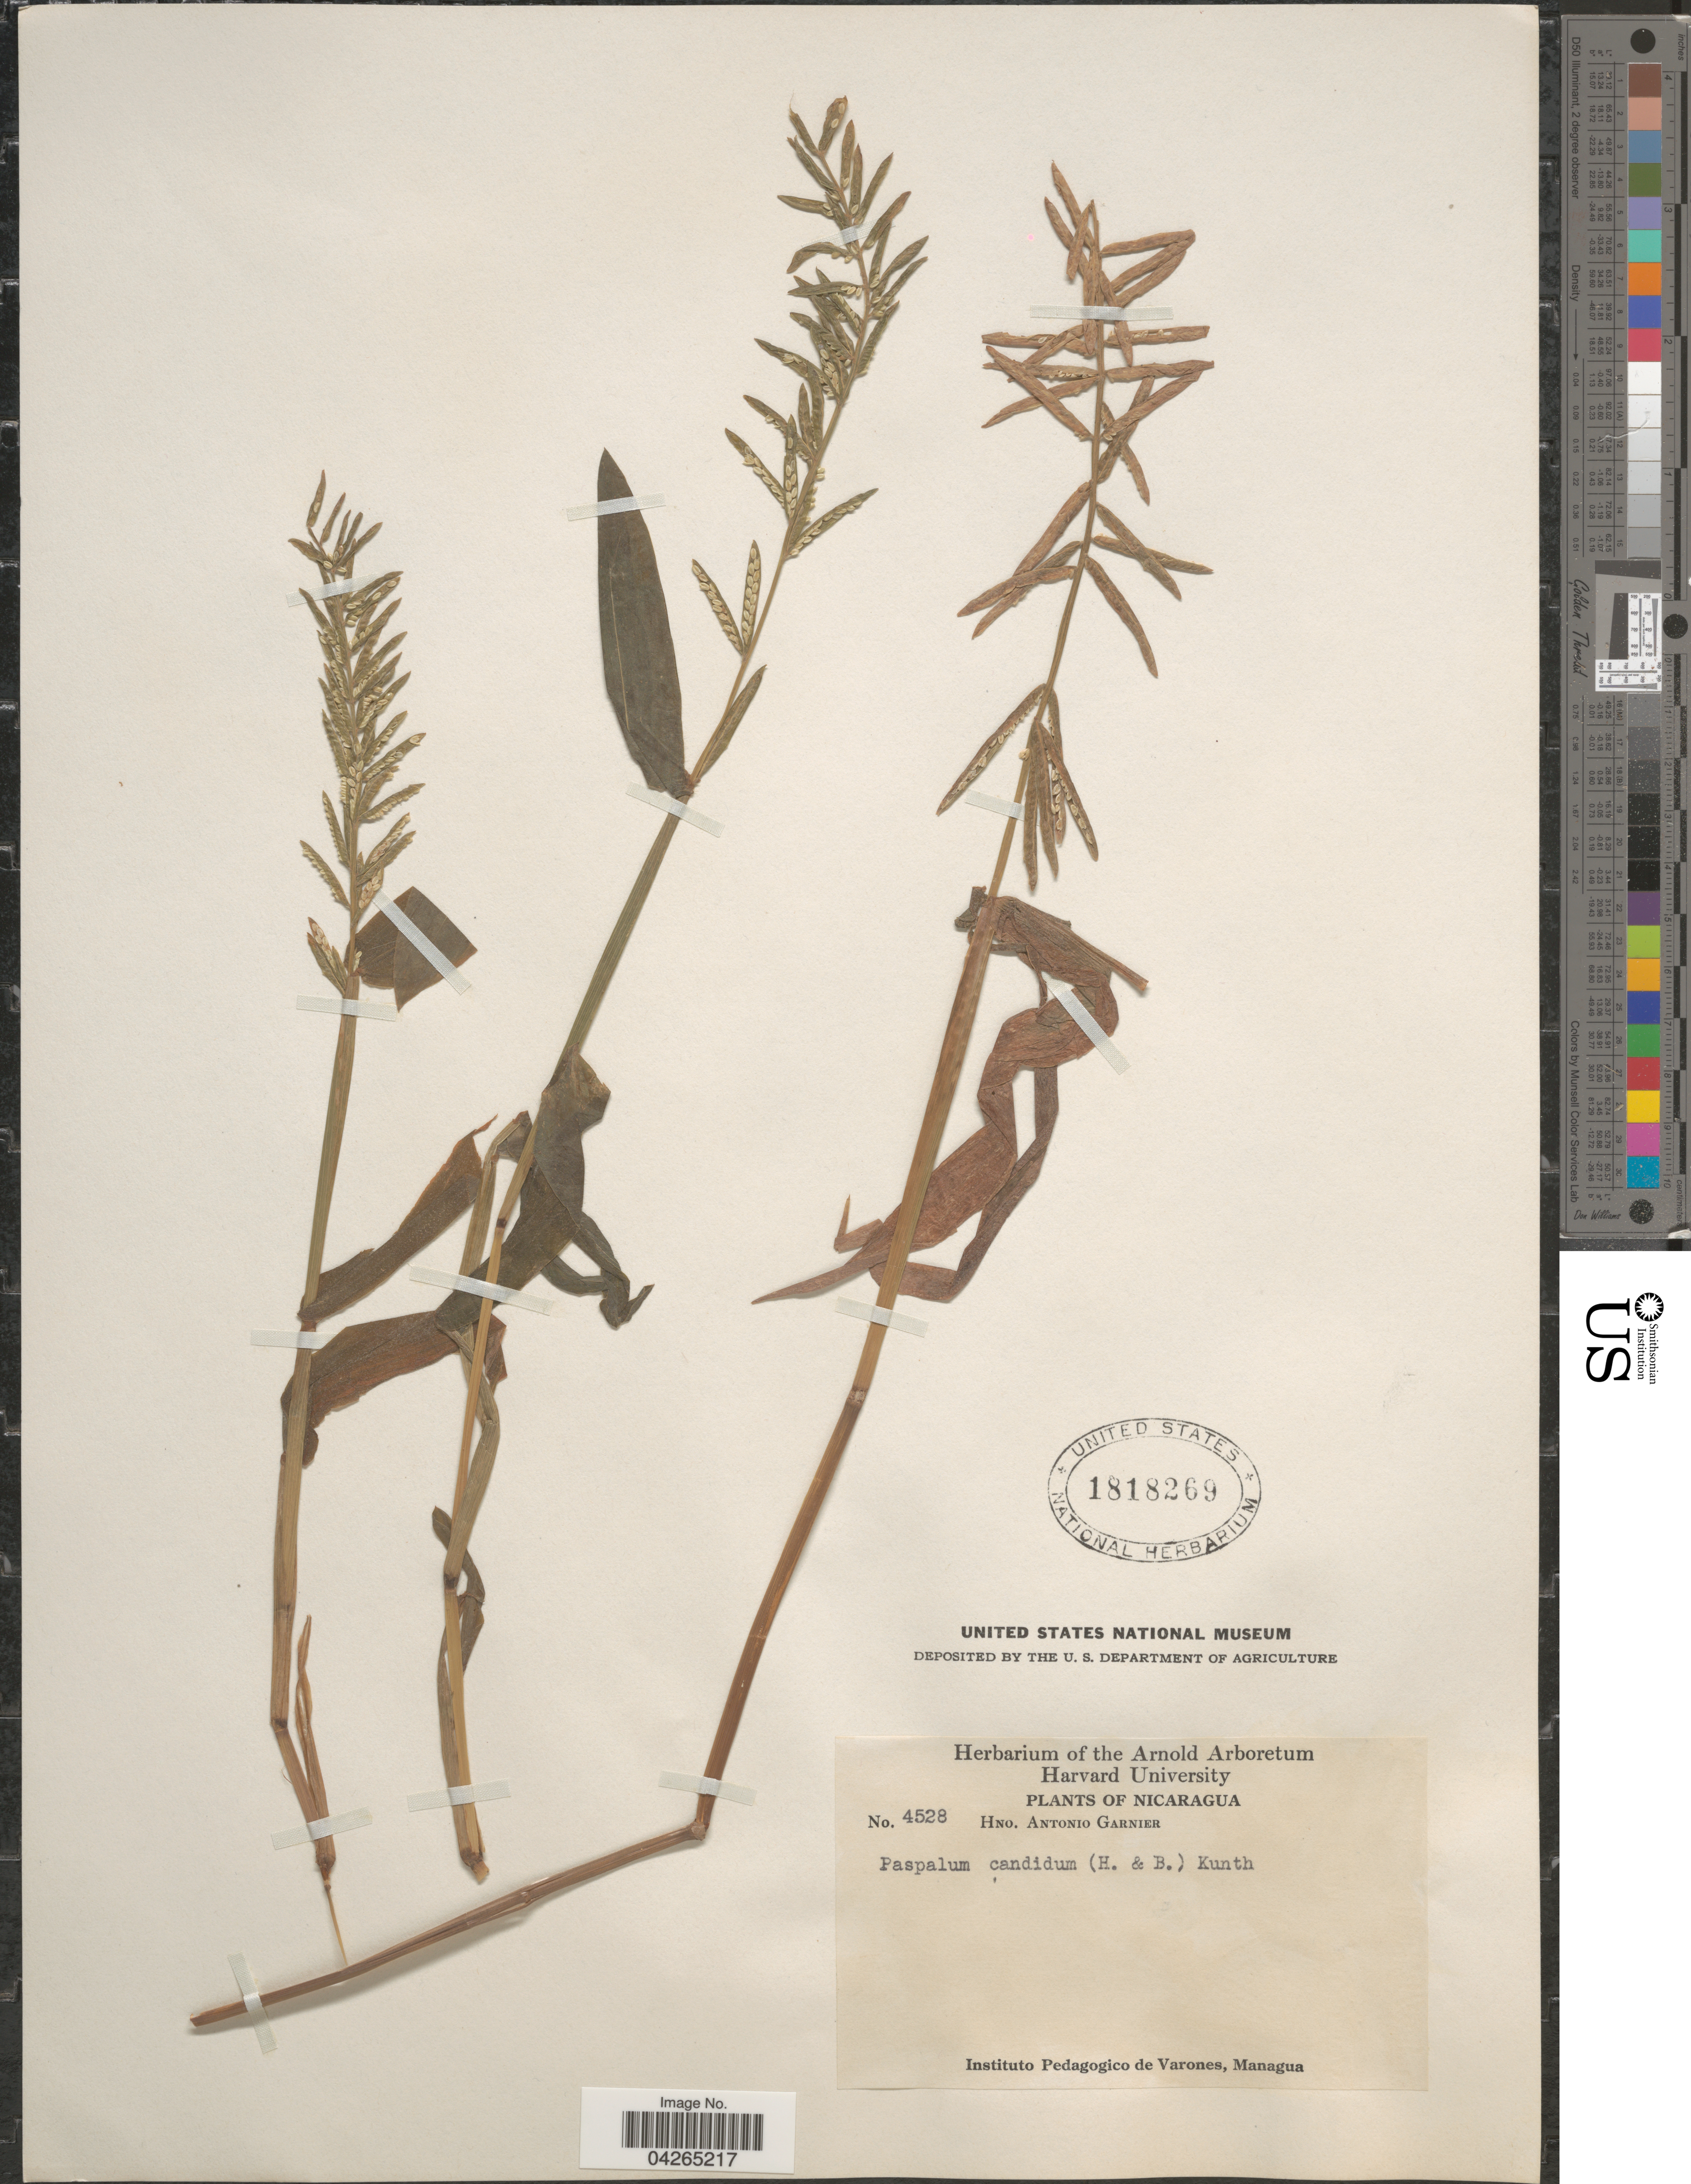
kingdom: Plantae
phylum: Tracheophyta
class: Liliopsida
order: Poales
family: Poaceae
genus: Paspalum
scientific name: Paspalum candidum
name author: (Humb. & Bonpl. ex Fleugge) Kunth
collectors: Bro. A. Garnier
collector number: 4528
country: Nicaragua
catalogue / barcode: US 1818269